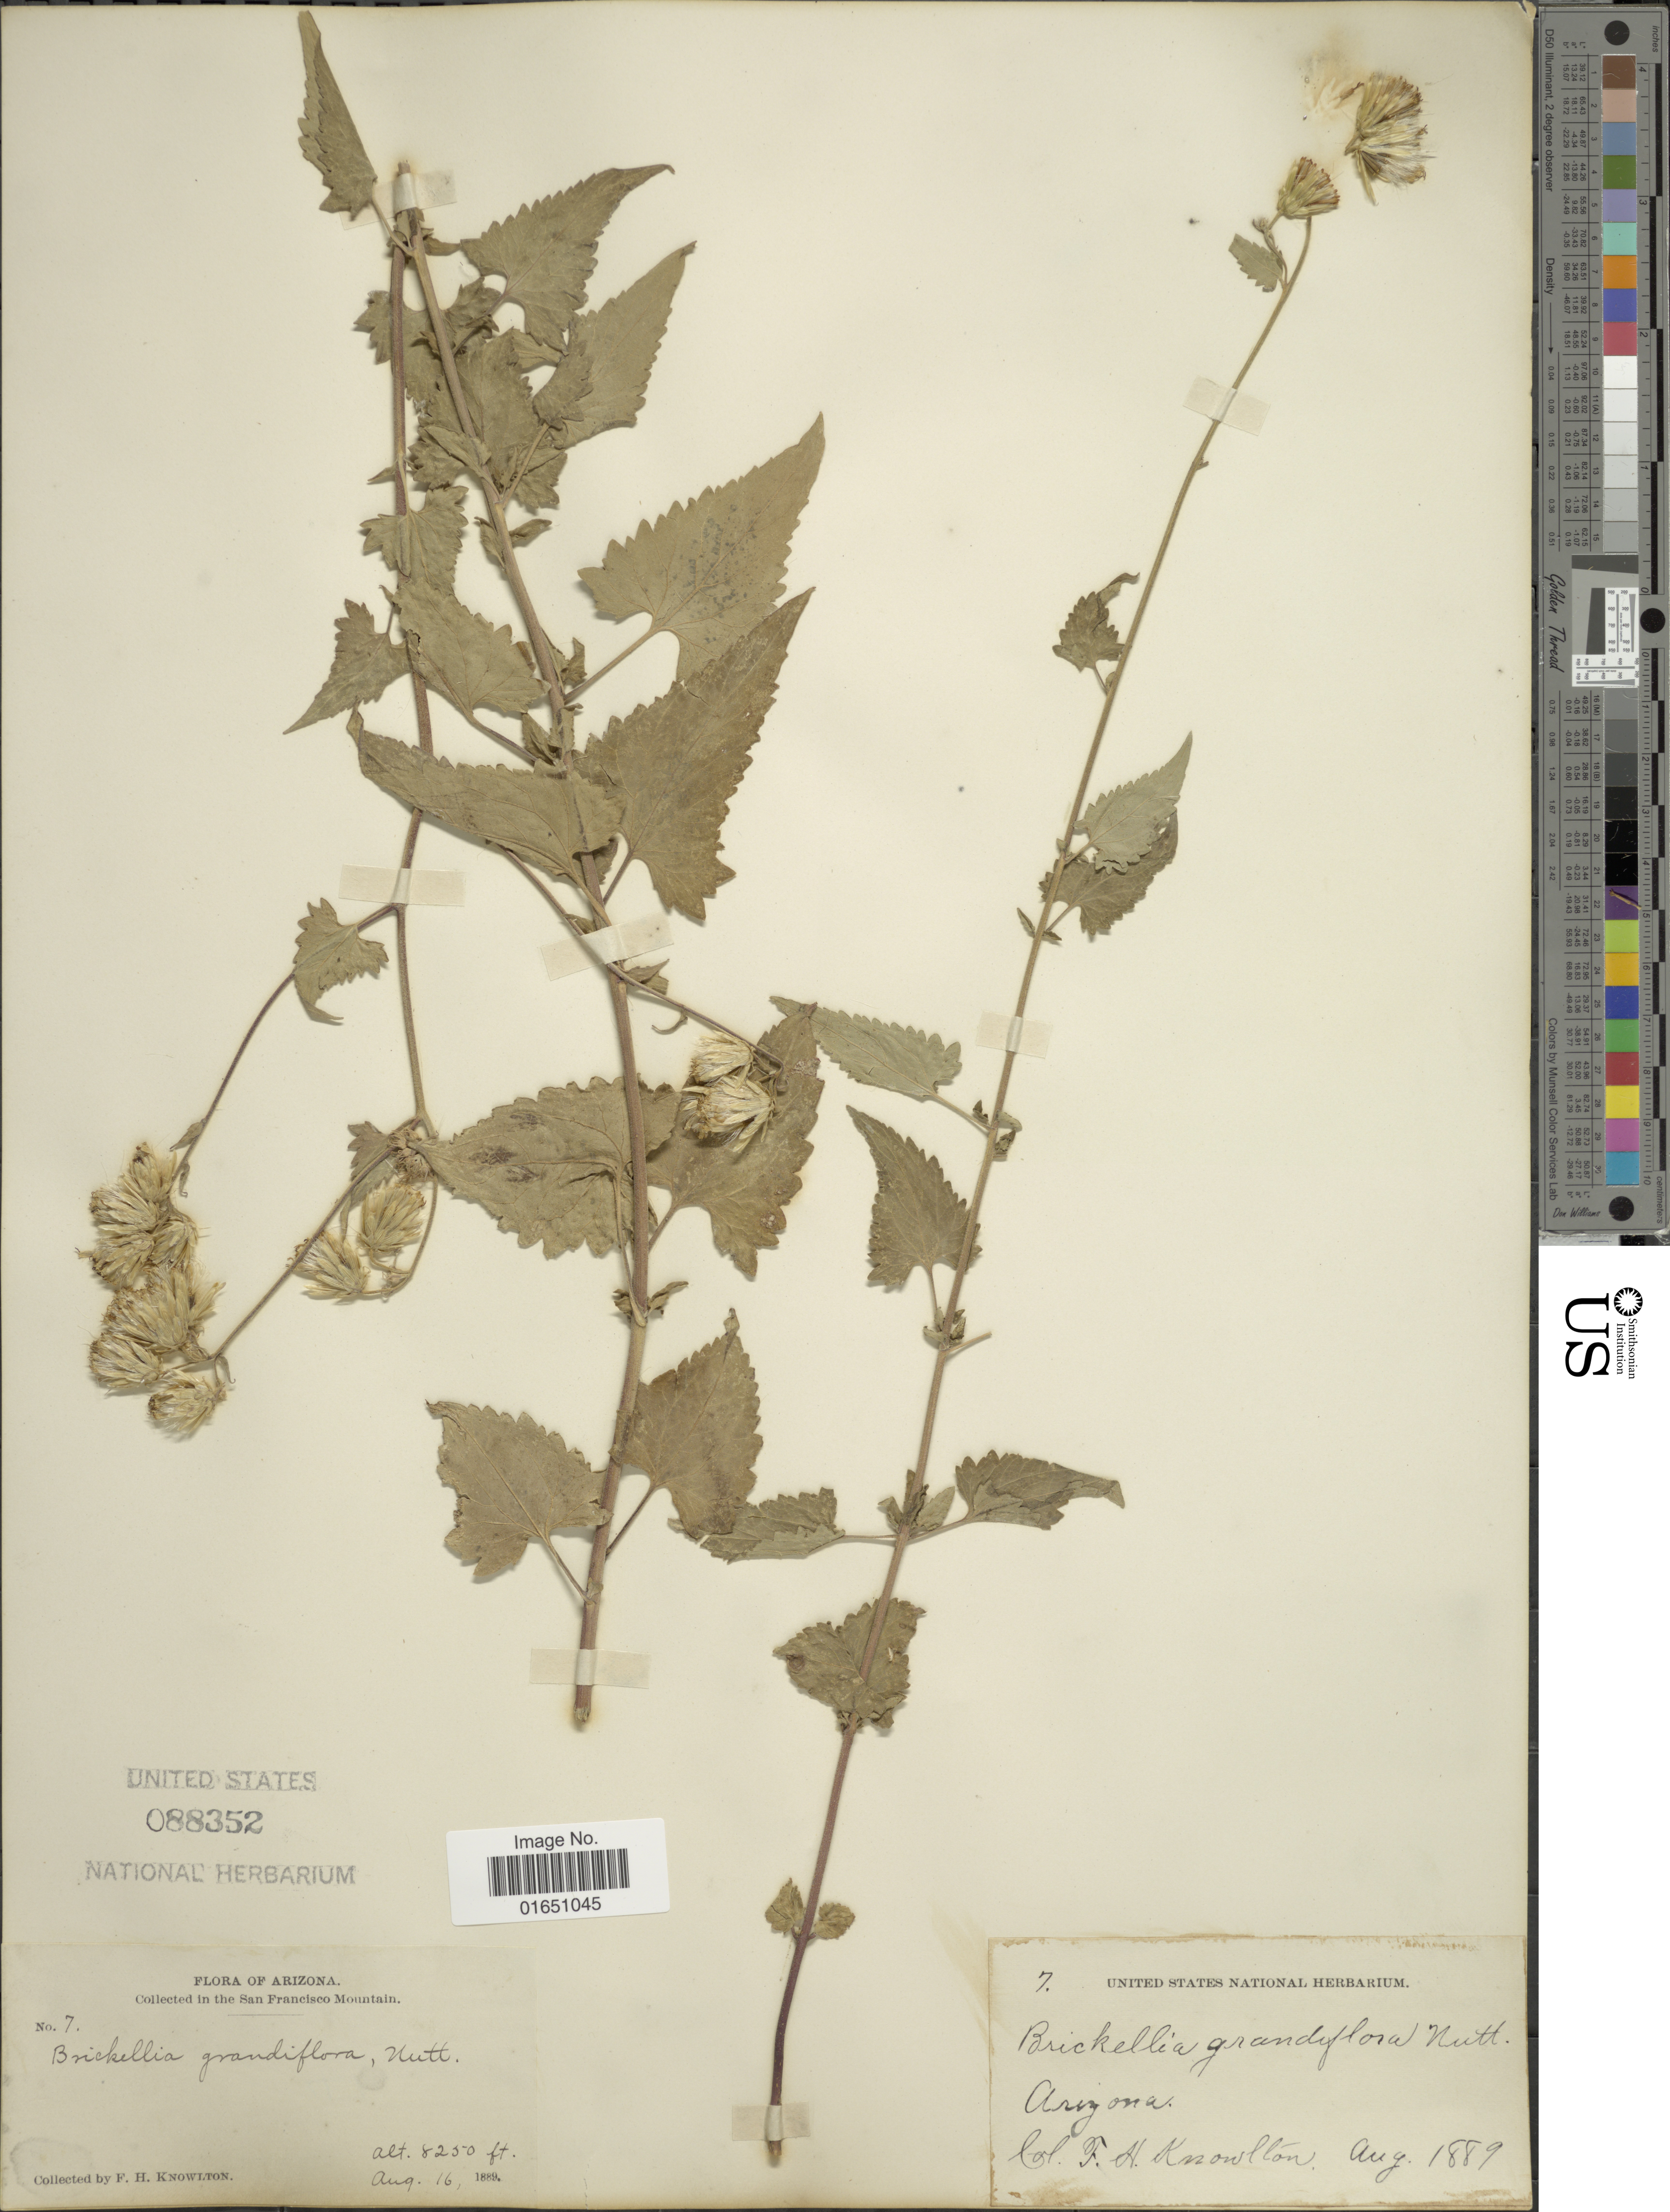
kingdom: Plantae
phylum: Tracheophyta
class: Magnoliopsida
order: Asterales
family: Asteraceae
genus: Brickellia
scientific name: Brickellia grandiflora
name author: (Hook.) Nutt.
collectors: F. H. Knowlton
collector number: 7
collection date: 1889-08-16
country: United States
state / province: Arizona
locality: In the San Francisco Mountain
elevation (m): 2515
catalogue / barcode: US 88352